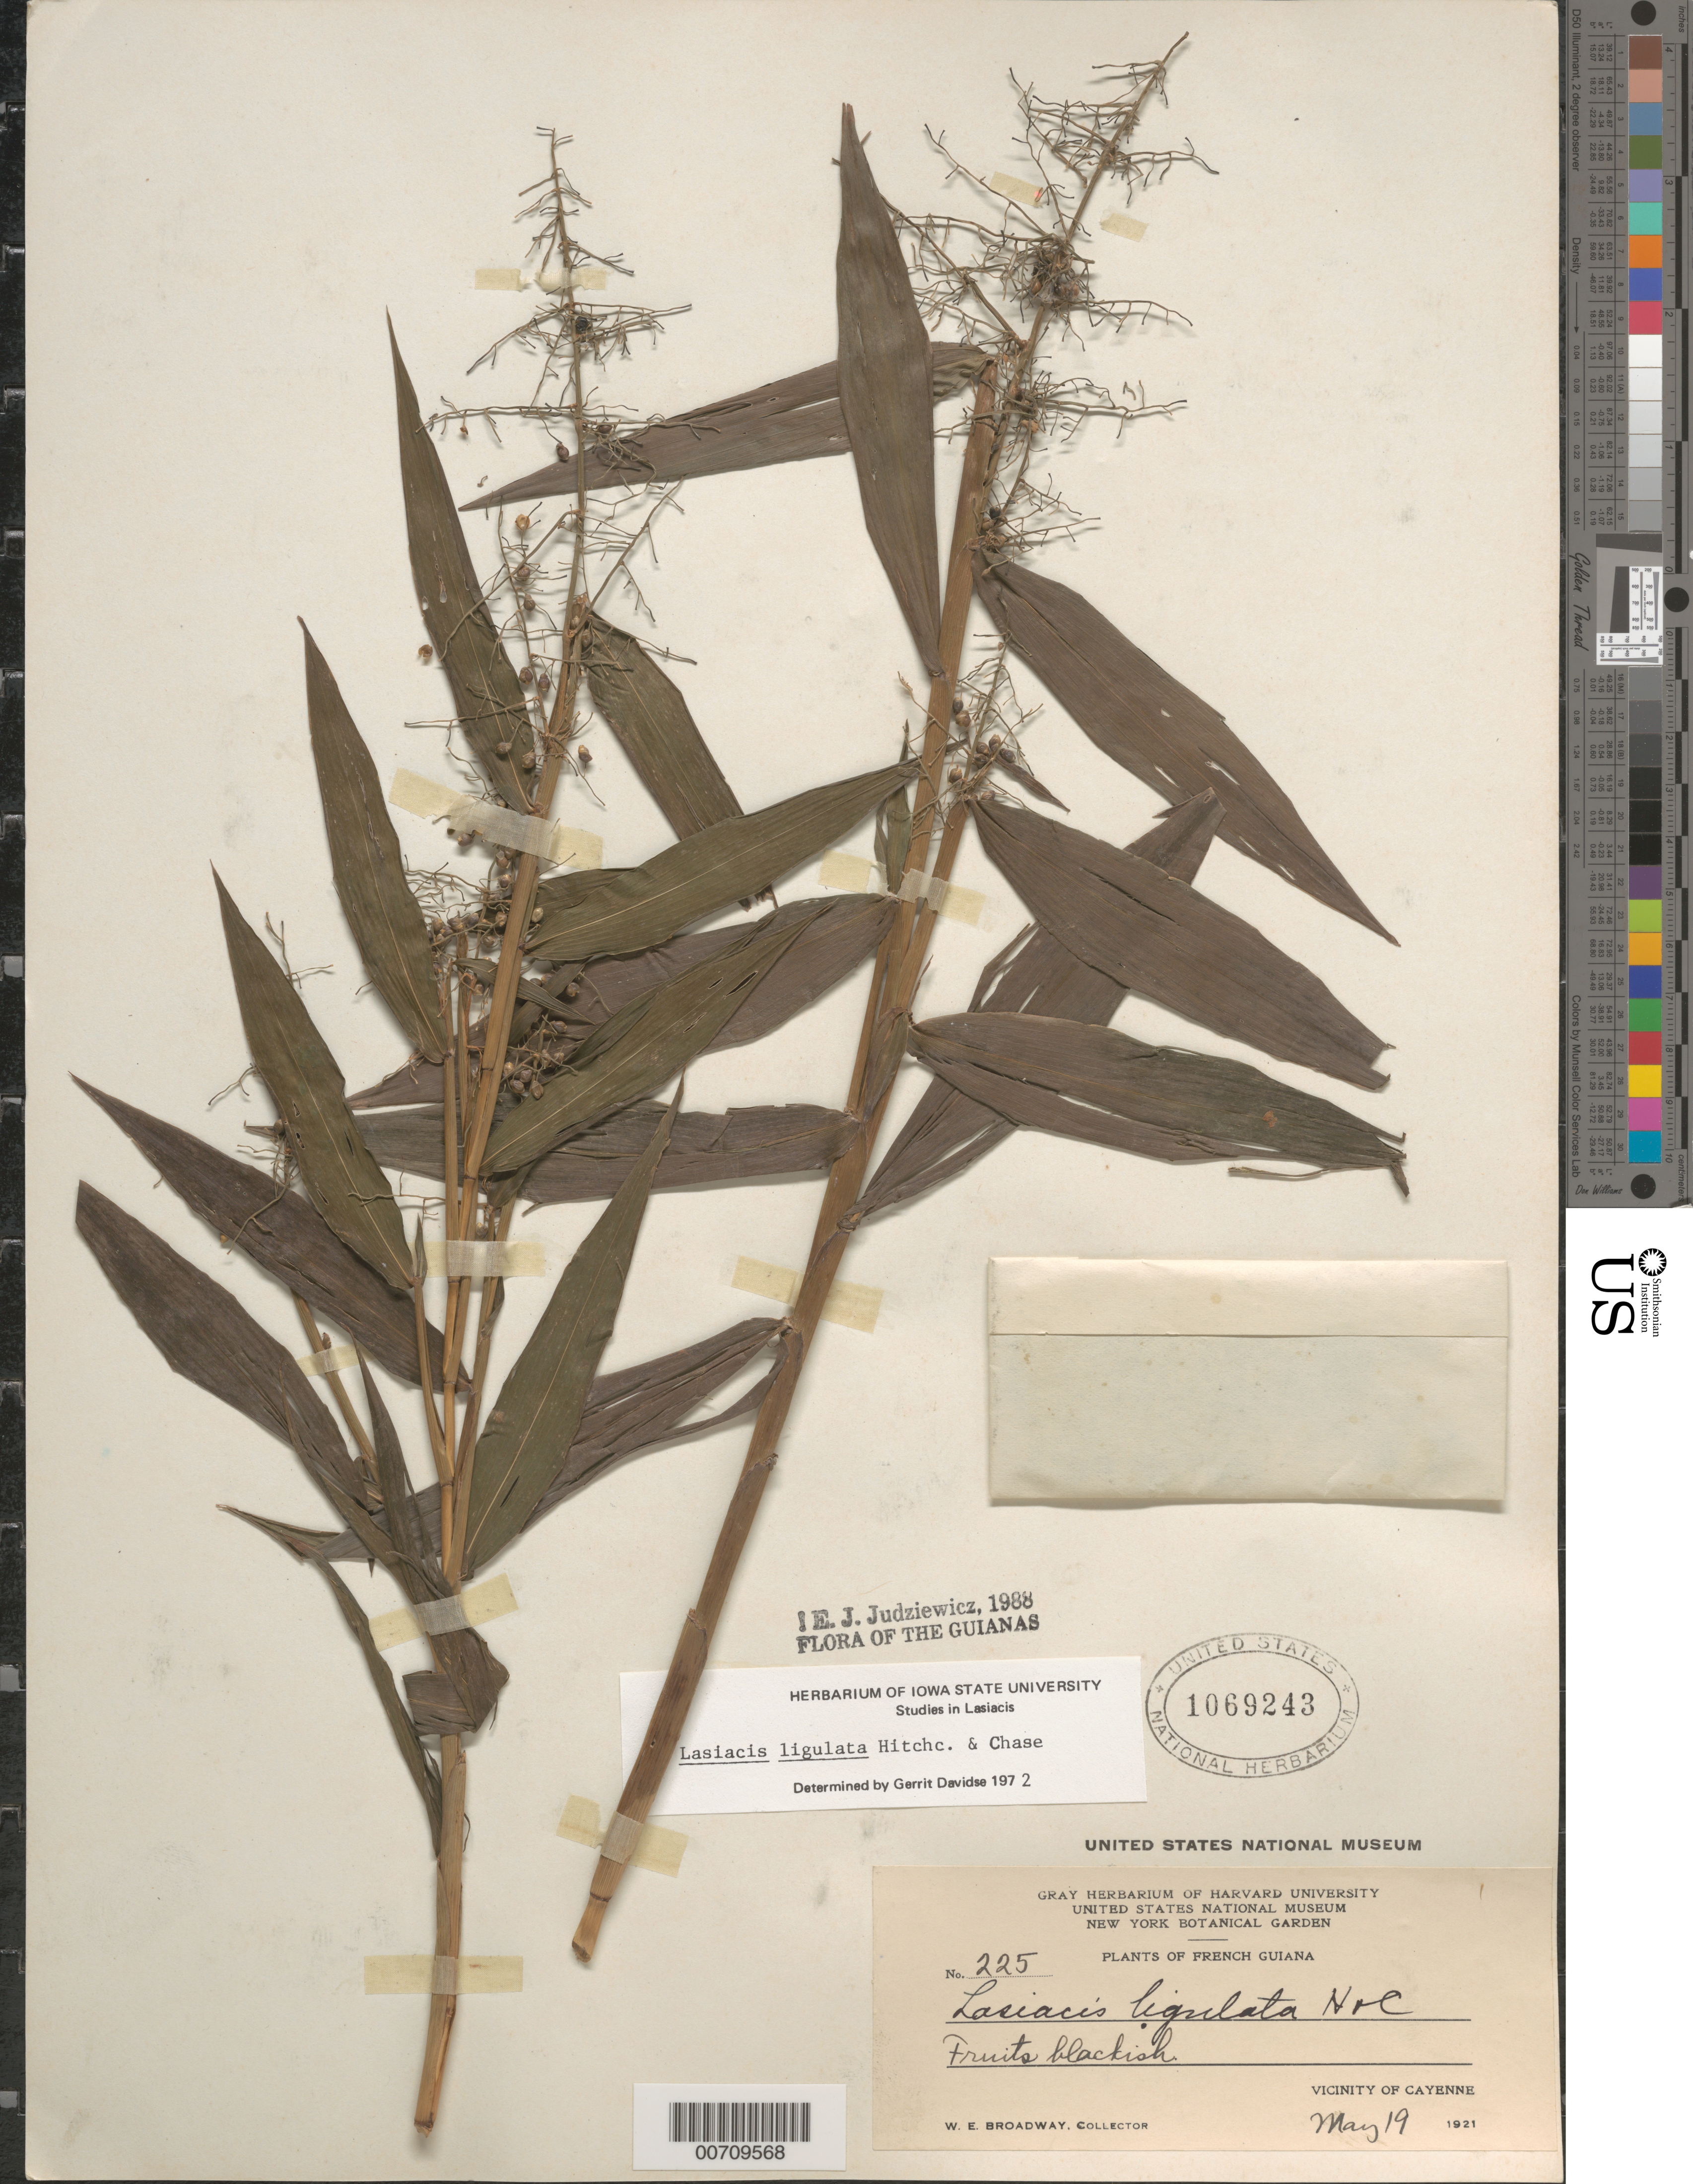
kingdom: Plantae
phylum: Tracheophyta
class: Liliopsida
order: Poales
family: Poaceae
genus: Lasiacis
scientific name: Lasiacis ligulata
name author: Hitchc. & Chase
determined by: Davidse, Gerrit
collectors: W. E. Broadway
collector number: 225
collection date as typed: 19-May-21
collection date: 1921-05-19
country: French Guiana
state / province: Cayenne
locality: Cayenne, vic.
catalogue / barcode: US 1069243